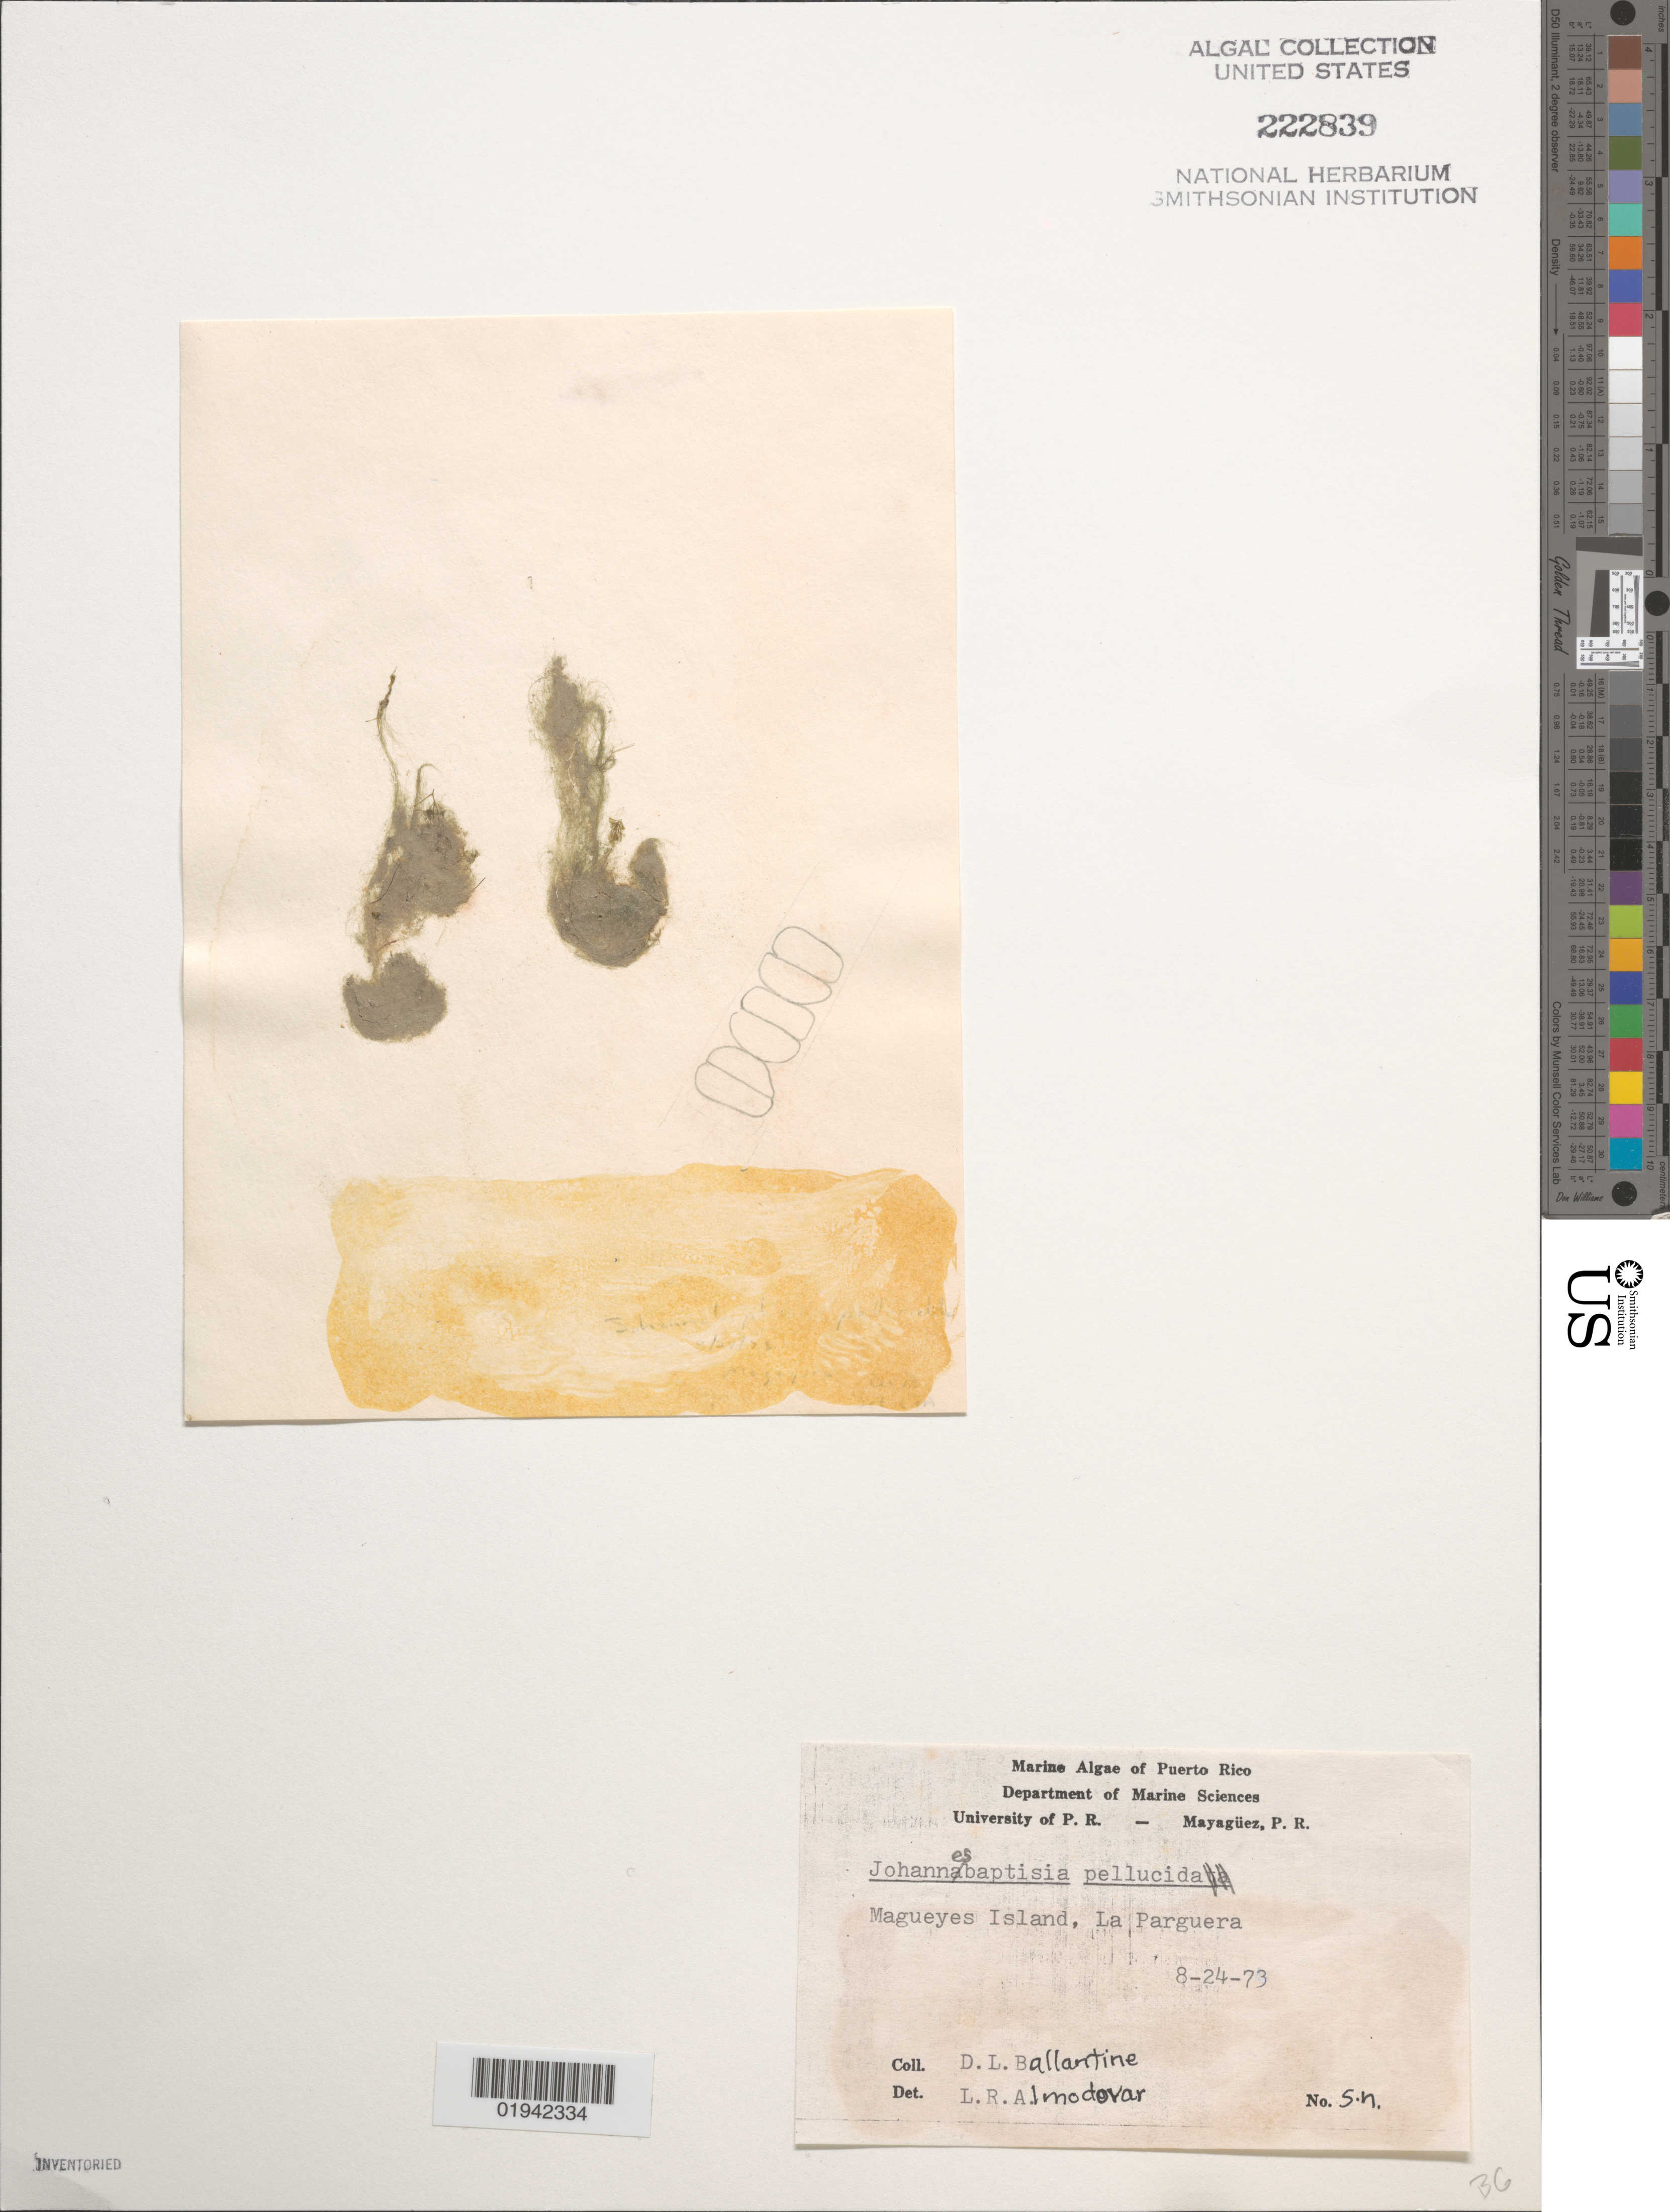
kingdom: Bacteria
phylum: Cyanobacteria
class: Cyanobacteriia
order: Cyanobacteriales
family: Cyanothrichaceae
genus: Johannesbaptistia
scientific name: Johannesbaptistia pellucida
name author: (Dickie) W.R. Taylor & F.E. Drouet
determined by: Almodovar, L. R.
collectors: D.L. Ballantine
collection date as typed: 24 Aug 1973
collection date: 1973-08-24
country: Puerto Rico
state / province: Lajas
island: Isla Magueyes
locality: La Parguera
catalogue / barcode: US 222839